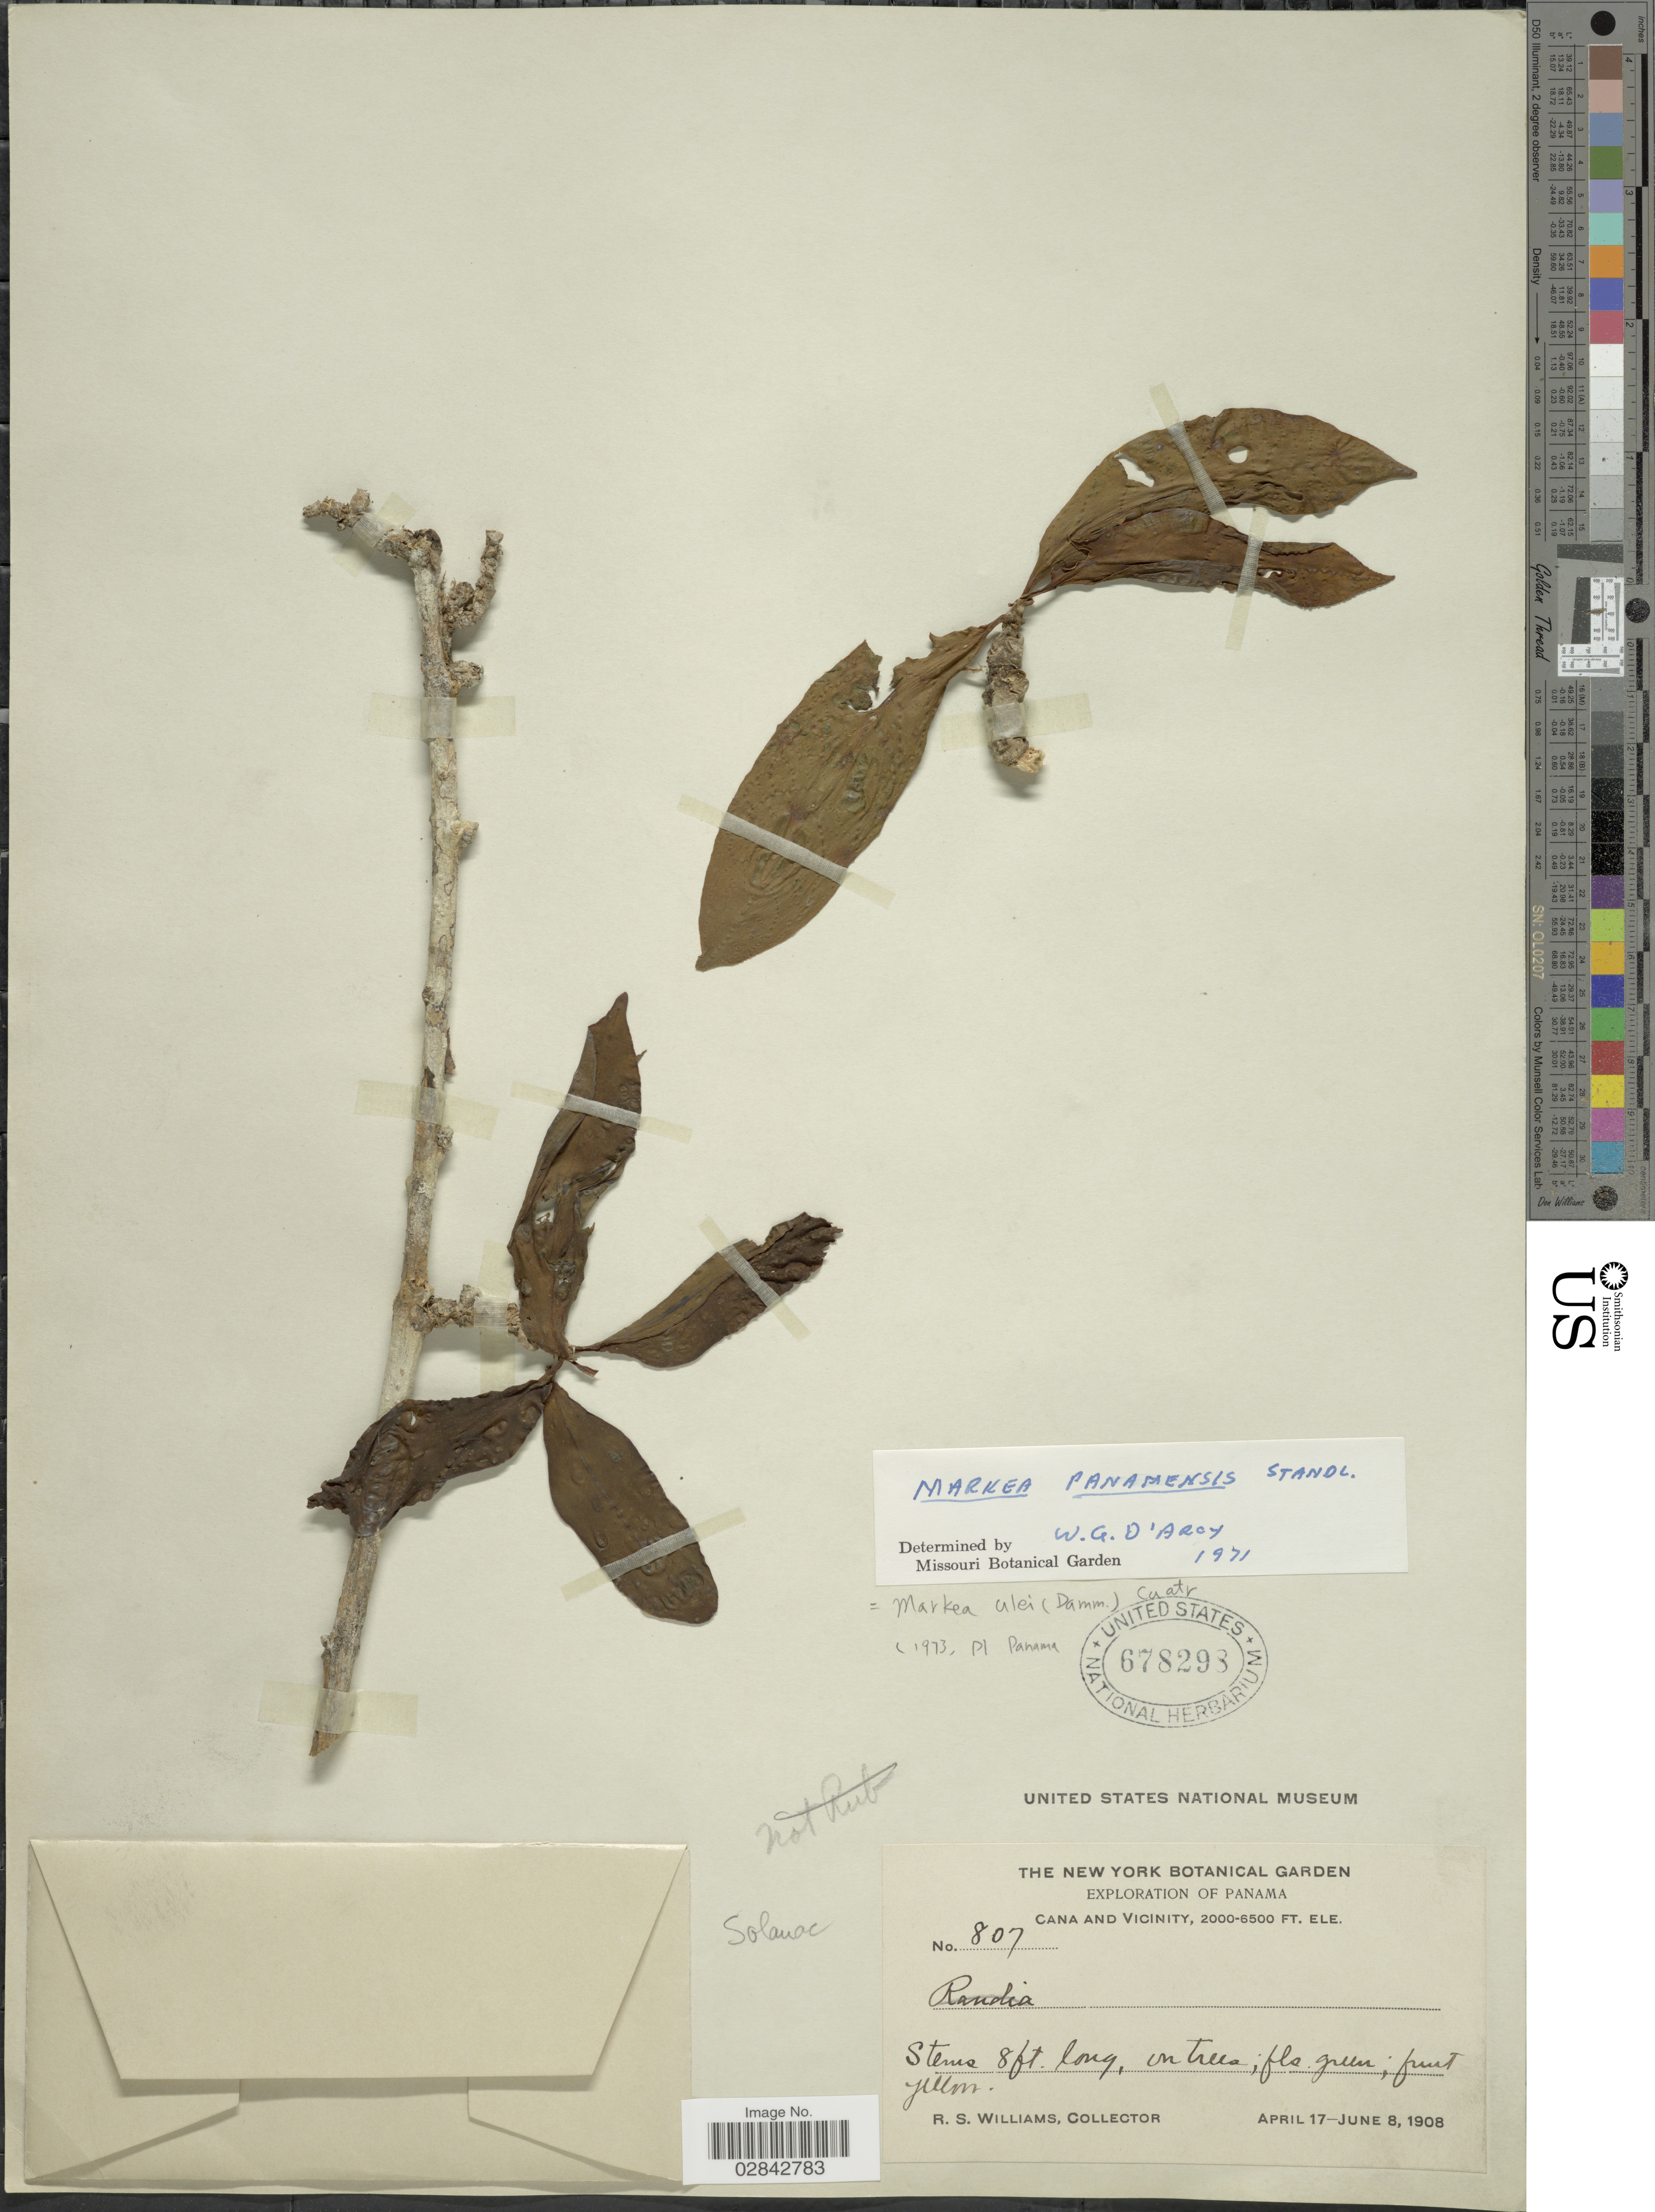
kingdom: Plantae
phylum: Tracheophyta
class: Magnoliopsida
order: Solanales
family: Solanaceae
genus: Markea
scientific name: Markea ulei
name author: (Dammer) Cuatrec.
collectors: R. S. Williams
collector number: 807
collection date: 1908-04-17/1908-06-08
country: Panama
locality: Cana and vicinity.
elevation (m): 610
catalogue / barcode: US 678298